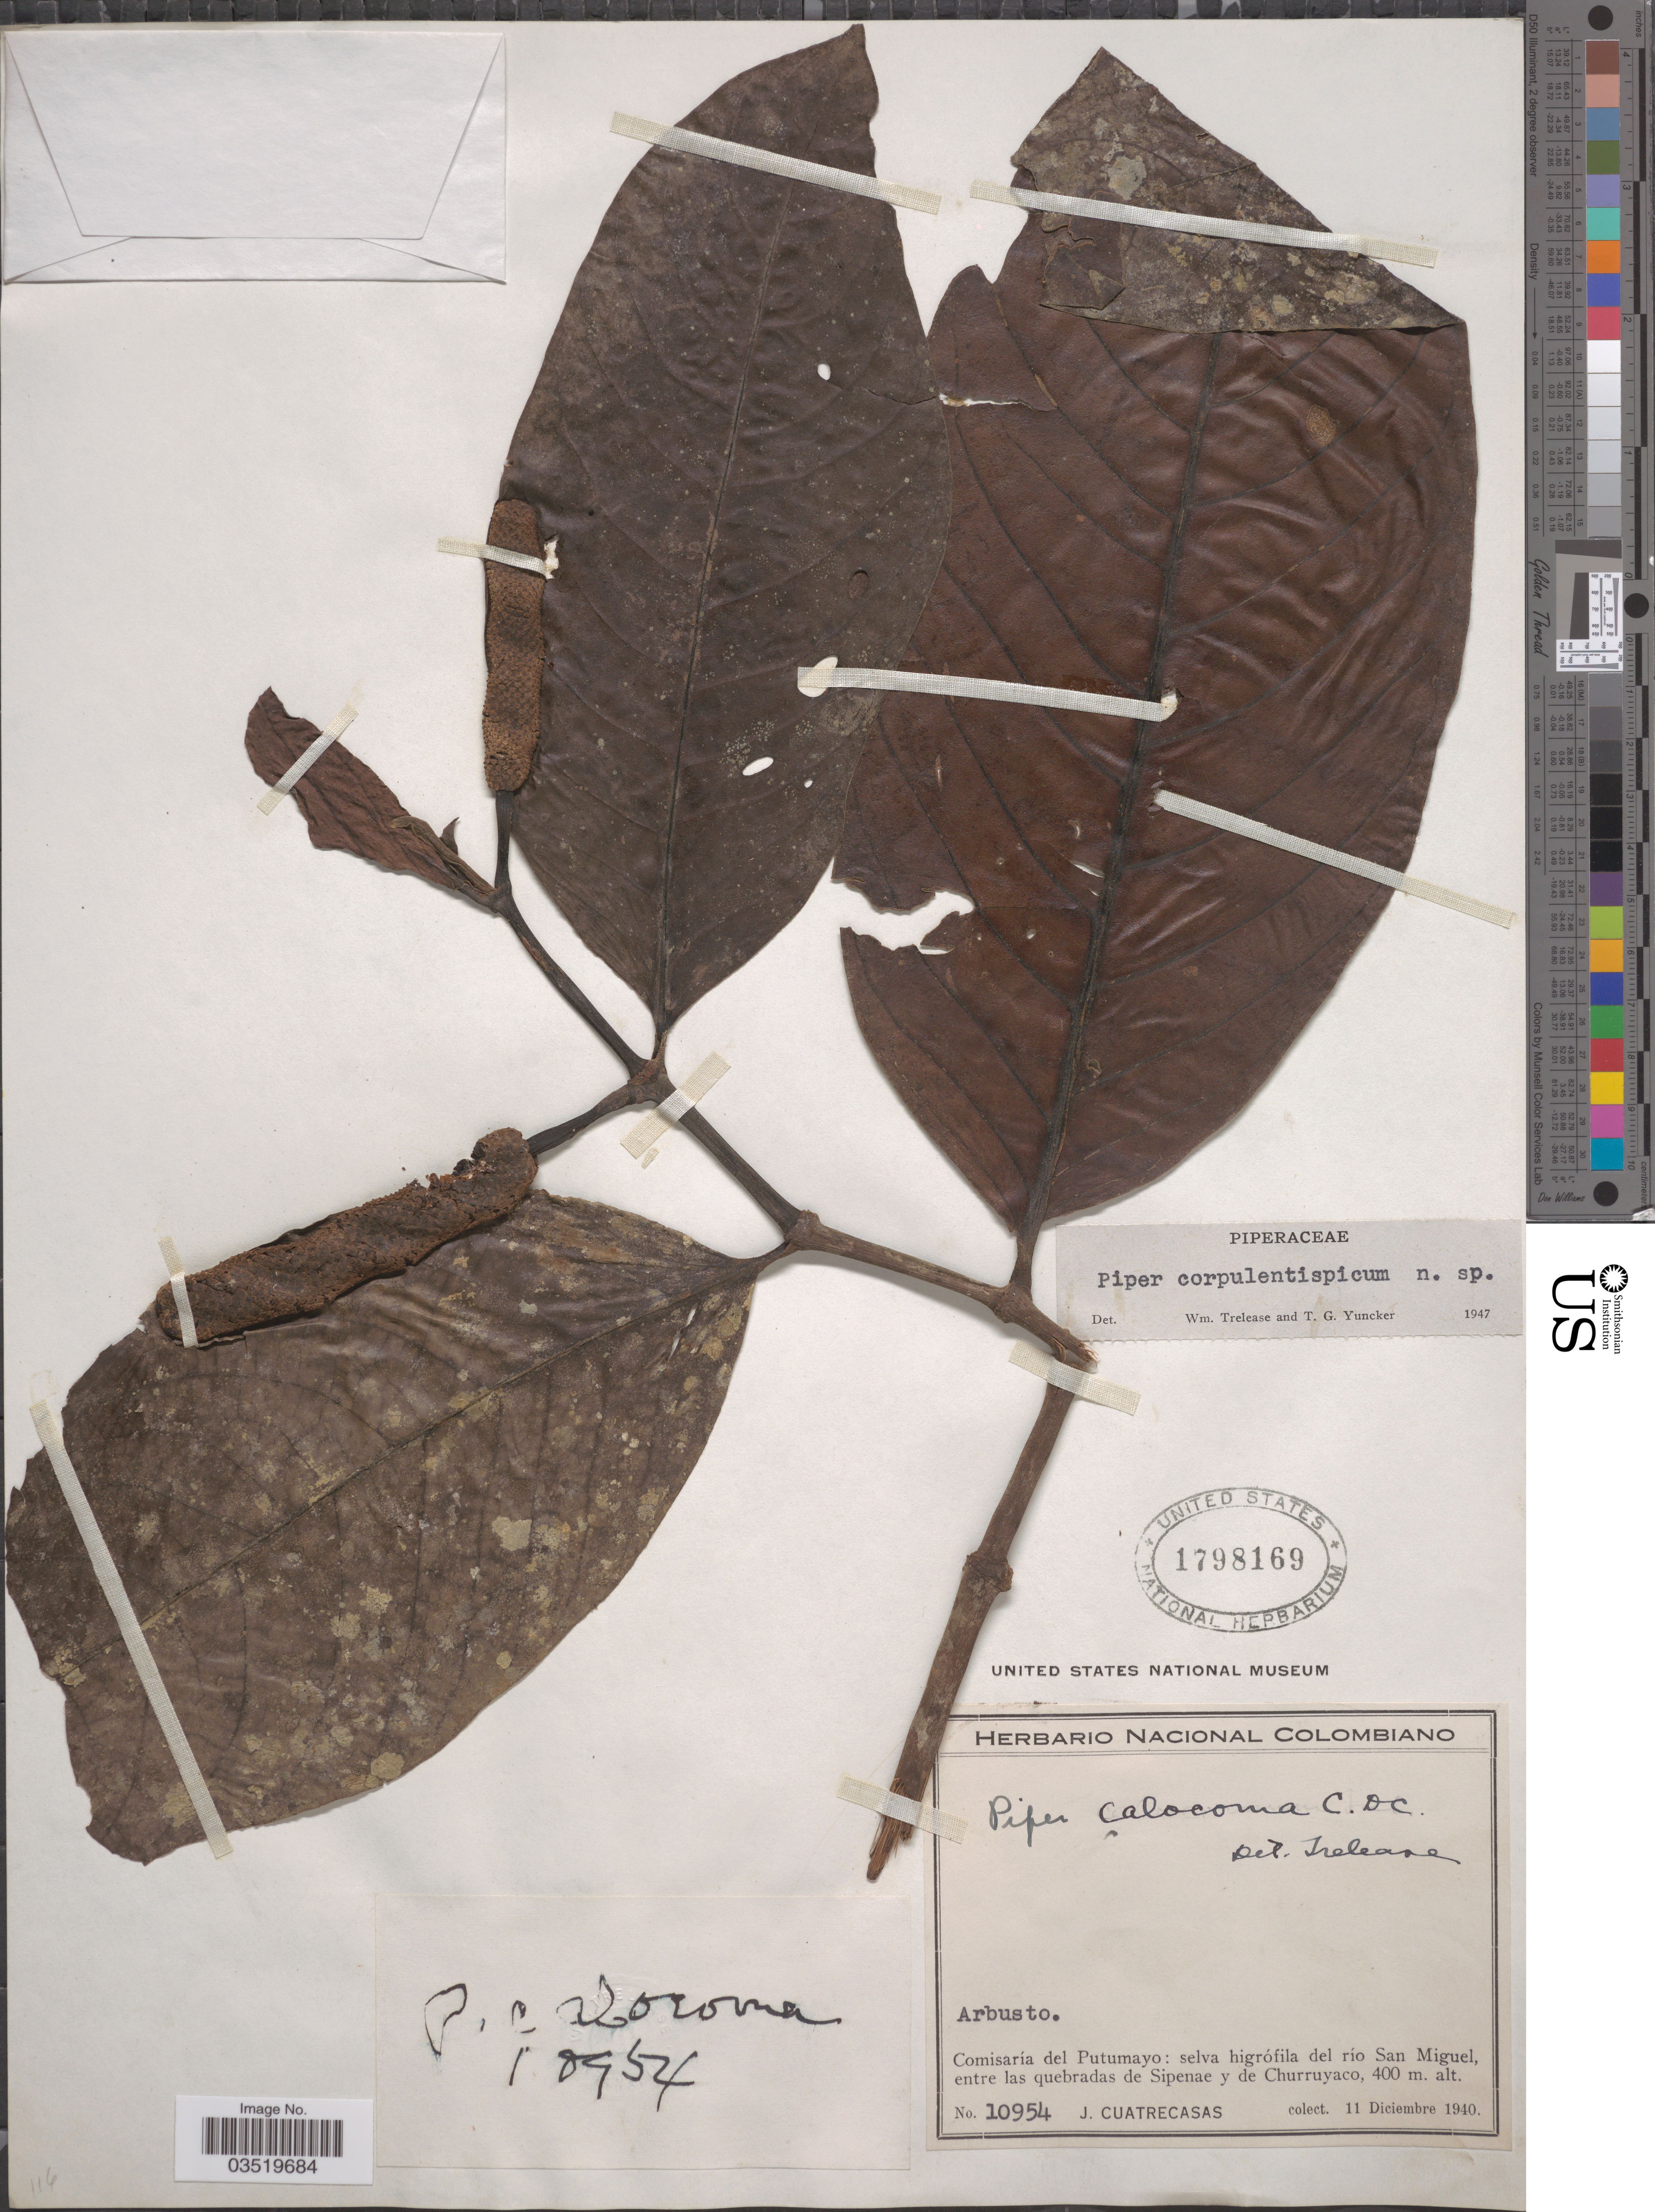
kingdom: Plantae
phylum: Tracheophyta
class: Magnoliopsida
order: Piperales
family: Piperaceae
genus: Piper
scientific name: Piper corpulentispicum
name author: Trel. & Yunck.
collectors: J. Cuatrecasas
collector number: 10954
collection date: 1940-12-11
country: Colombia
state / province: Putumayo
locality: Comisaría del Putumayo: selva higrófila del río San Miguel, entre las quebradas de Sipenae y de Churruyaco.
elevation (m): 400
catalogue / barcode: US 1798169